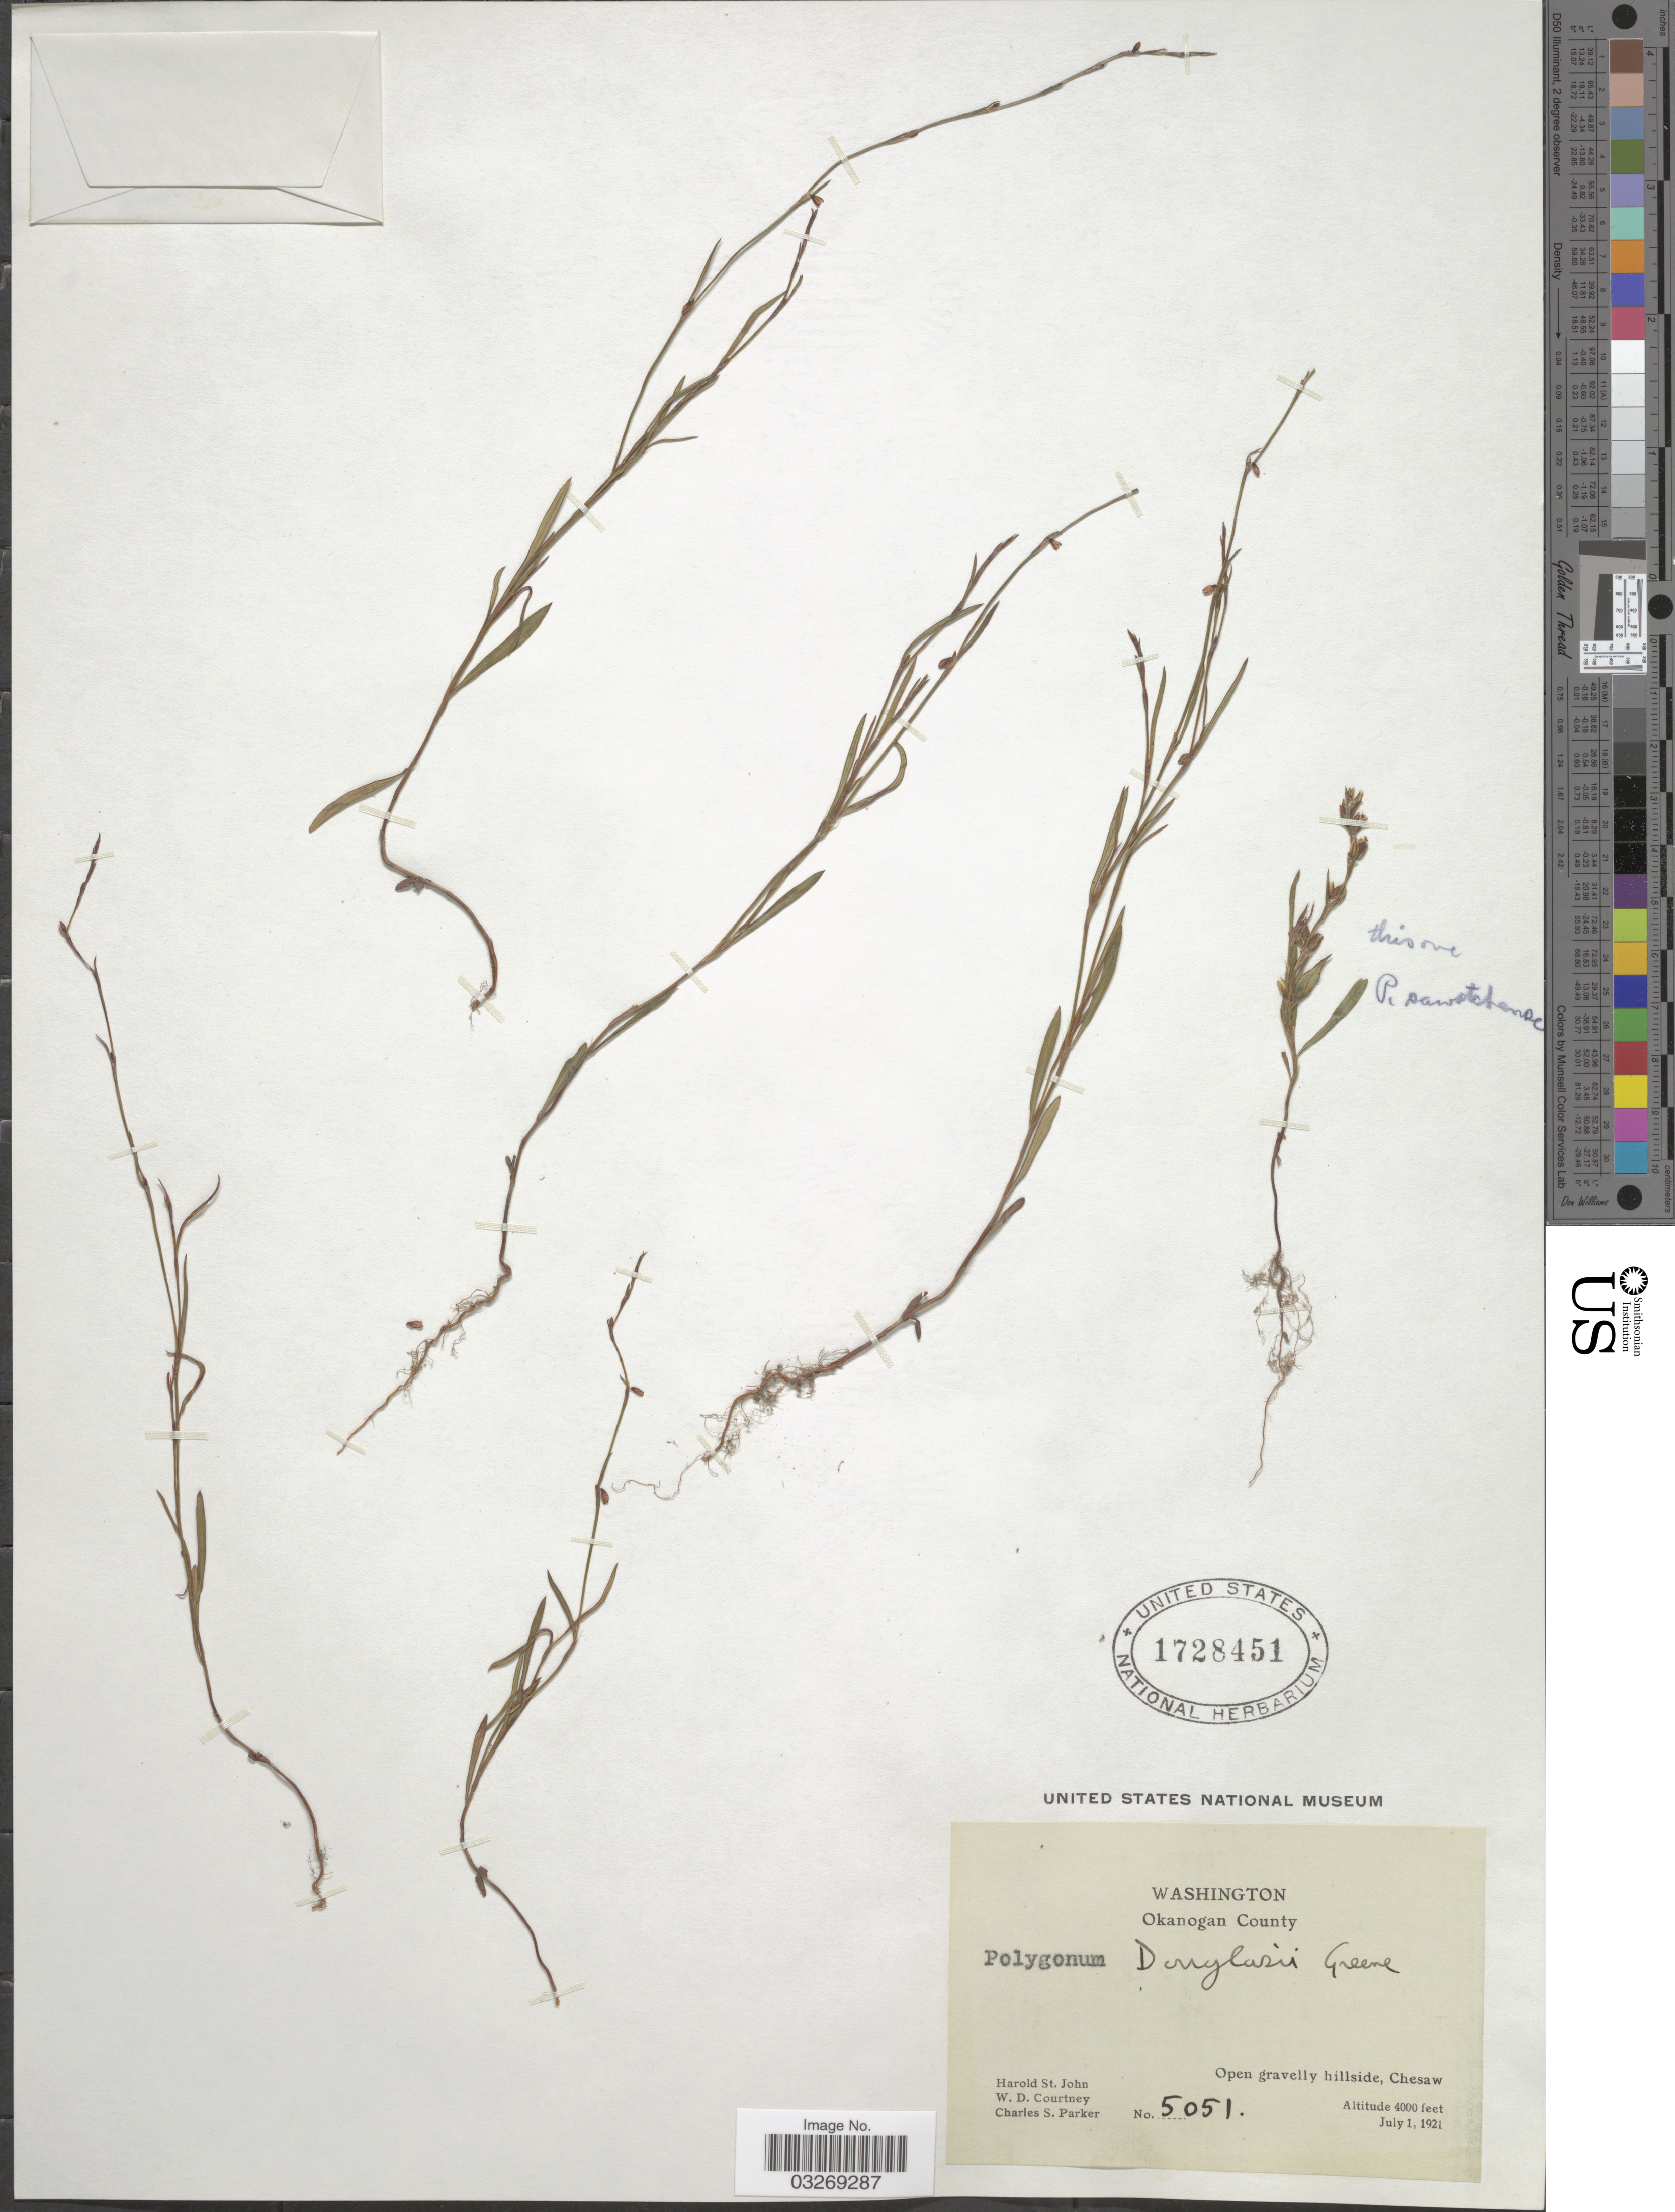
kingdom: Plantae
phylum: Tracheophyta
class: Magnoliopsida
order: Caryophyllales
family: Polygonaceae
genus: Polygonum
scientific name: Polygonum douglasii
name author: Greene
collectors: H. St. John, W. Courtney & C. Parker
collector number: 5051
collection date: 1921-07-01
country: United States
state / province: Washington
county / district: Okanogan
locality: Okanogan County, Open gravelly hillside, Chesaw.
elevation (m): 1219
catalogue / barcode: US 1728451